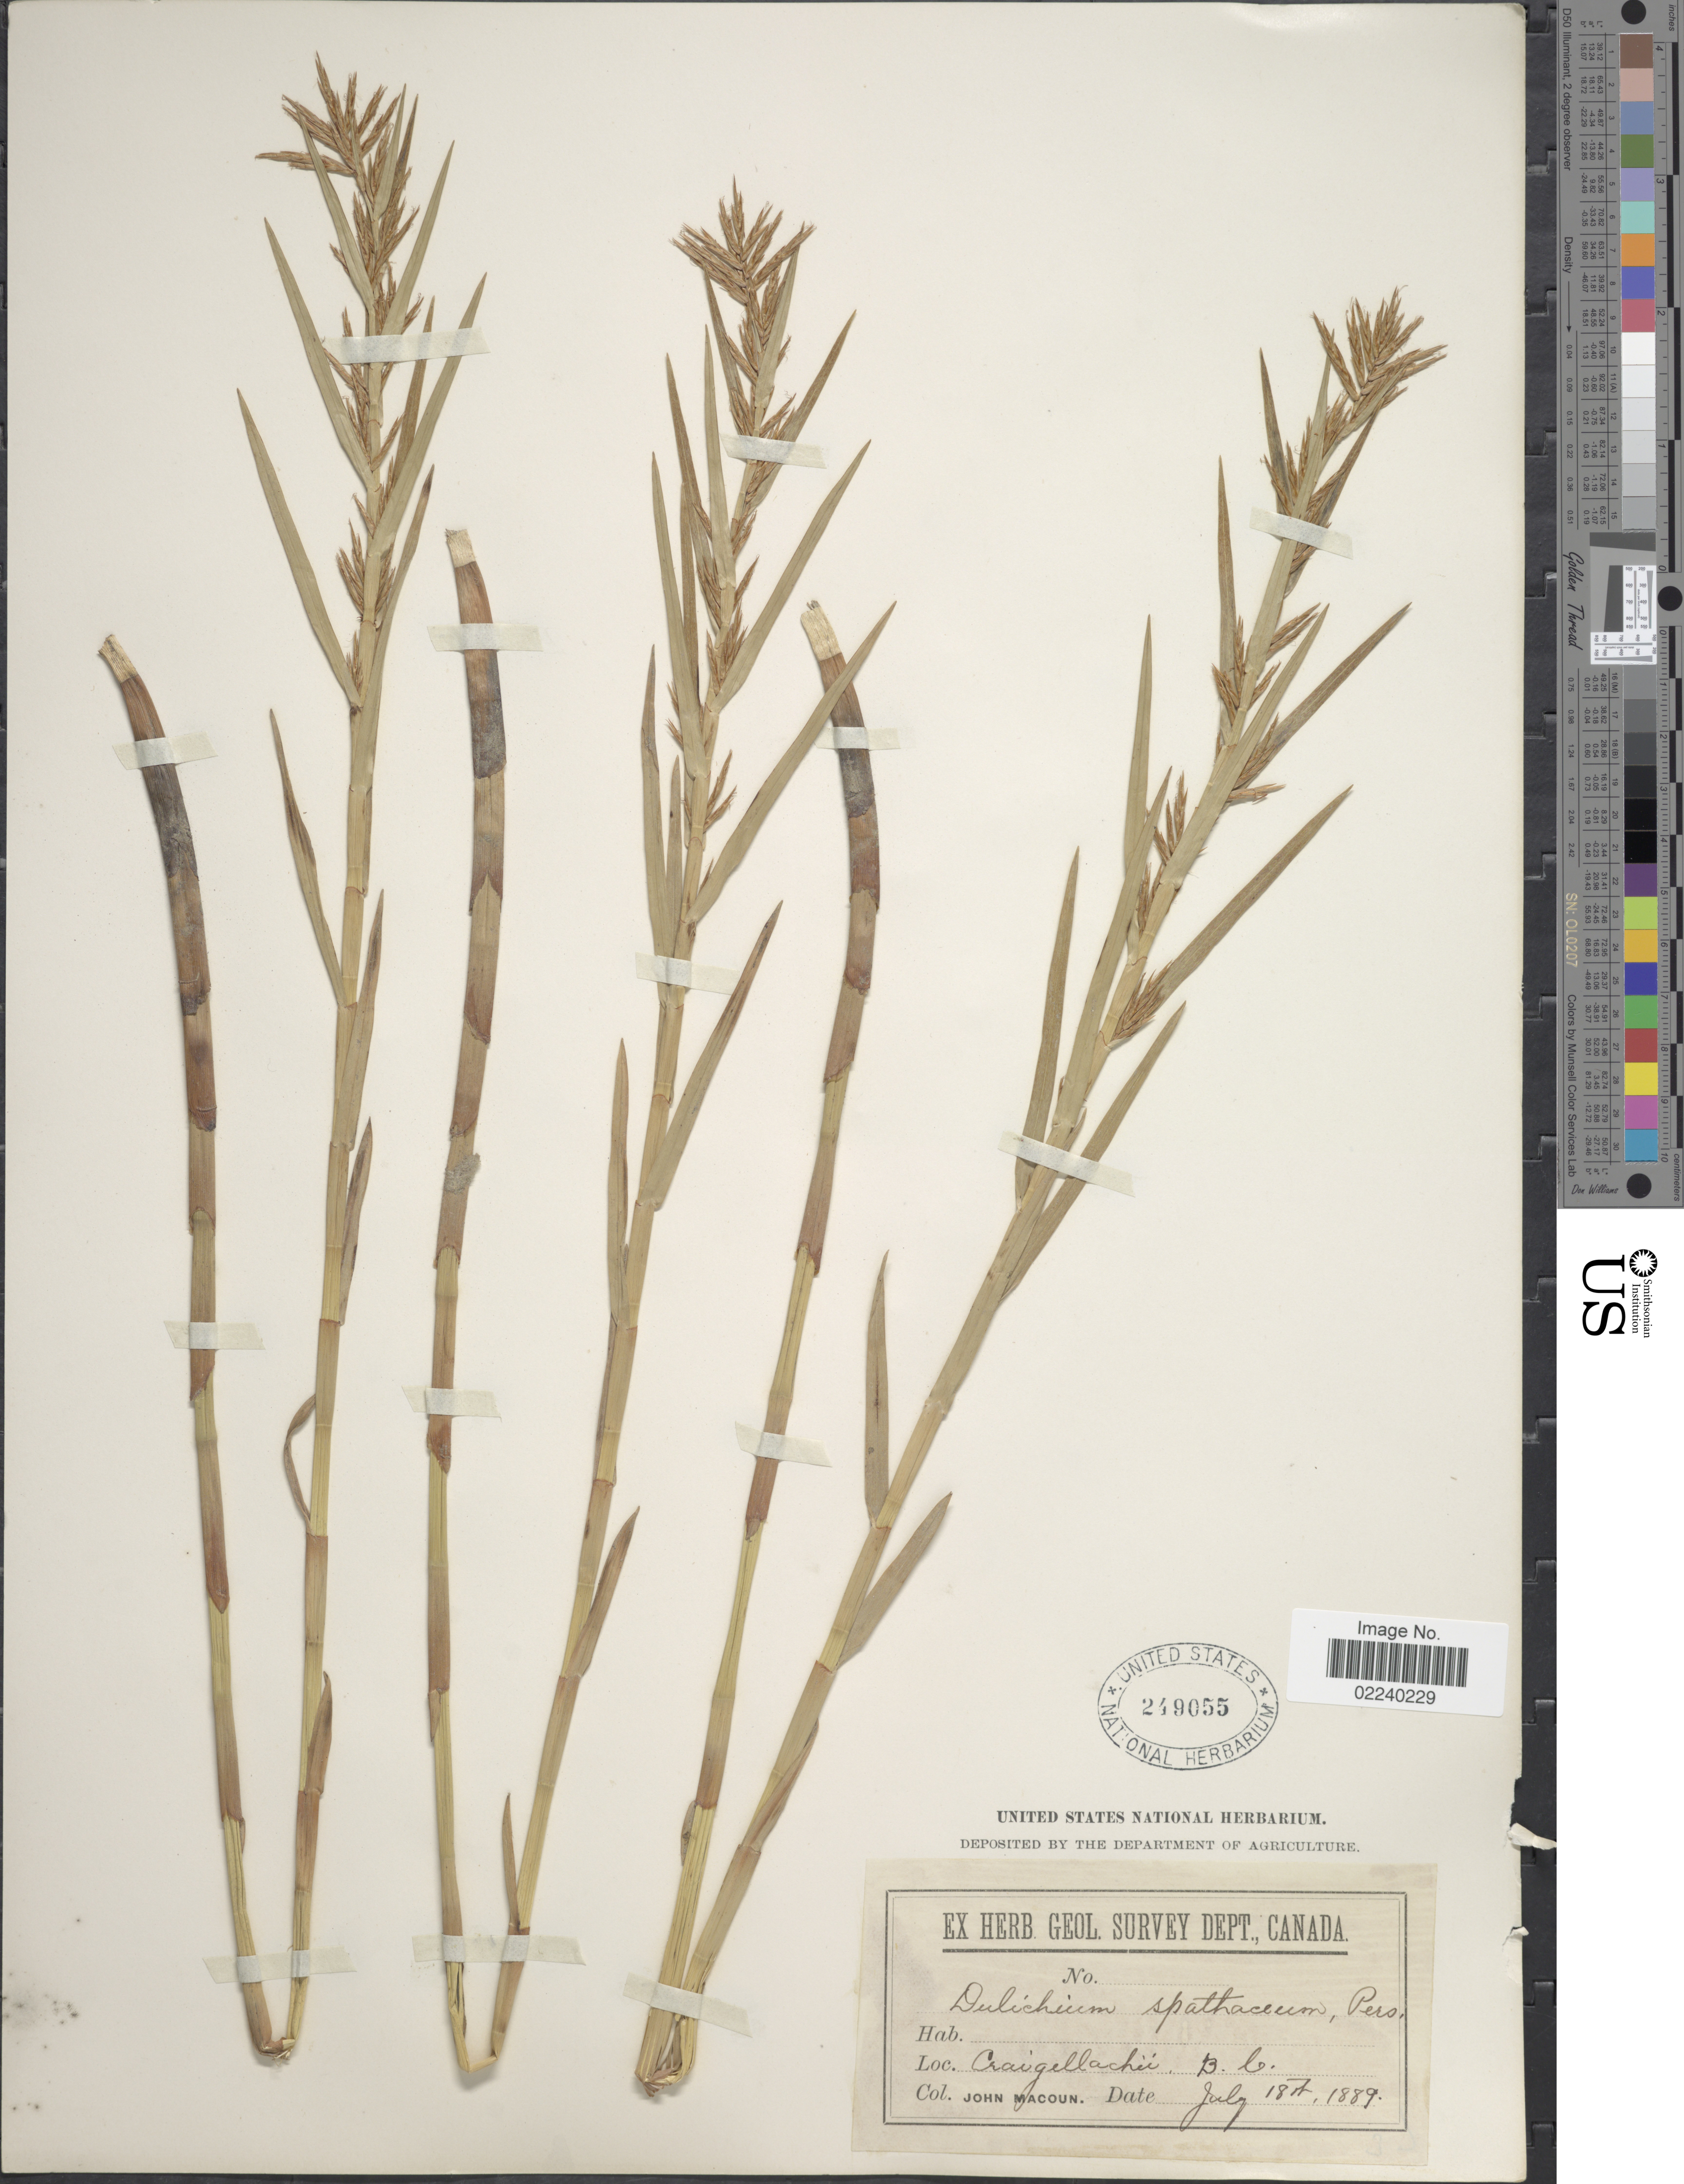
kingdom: Plantae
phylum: Tracheophyta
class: Liliopsida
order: Poales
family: Cyperaceae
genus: Dulichium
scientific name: Dulichium arundinaceum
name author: (L.) Britton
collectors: J. Macoun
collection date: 1889-07-18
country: Canada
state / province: British Columbia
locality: Craigellachie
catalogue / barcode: US 249055